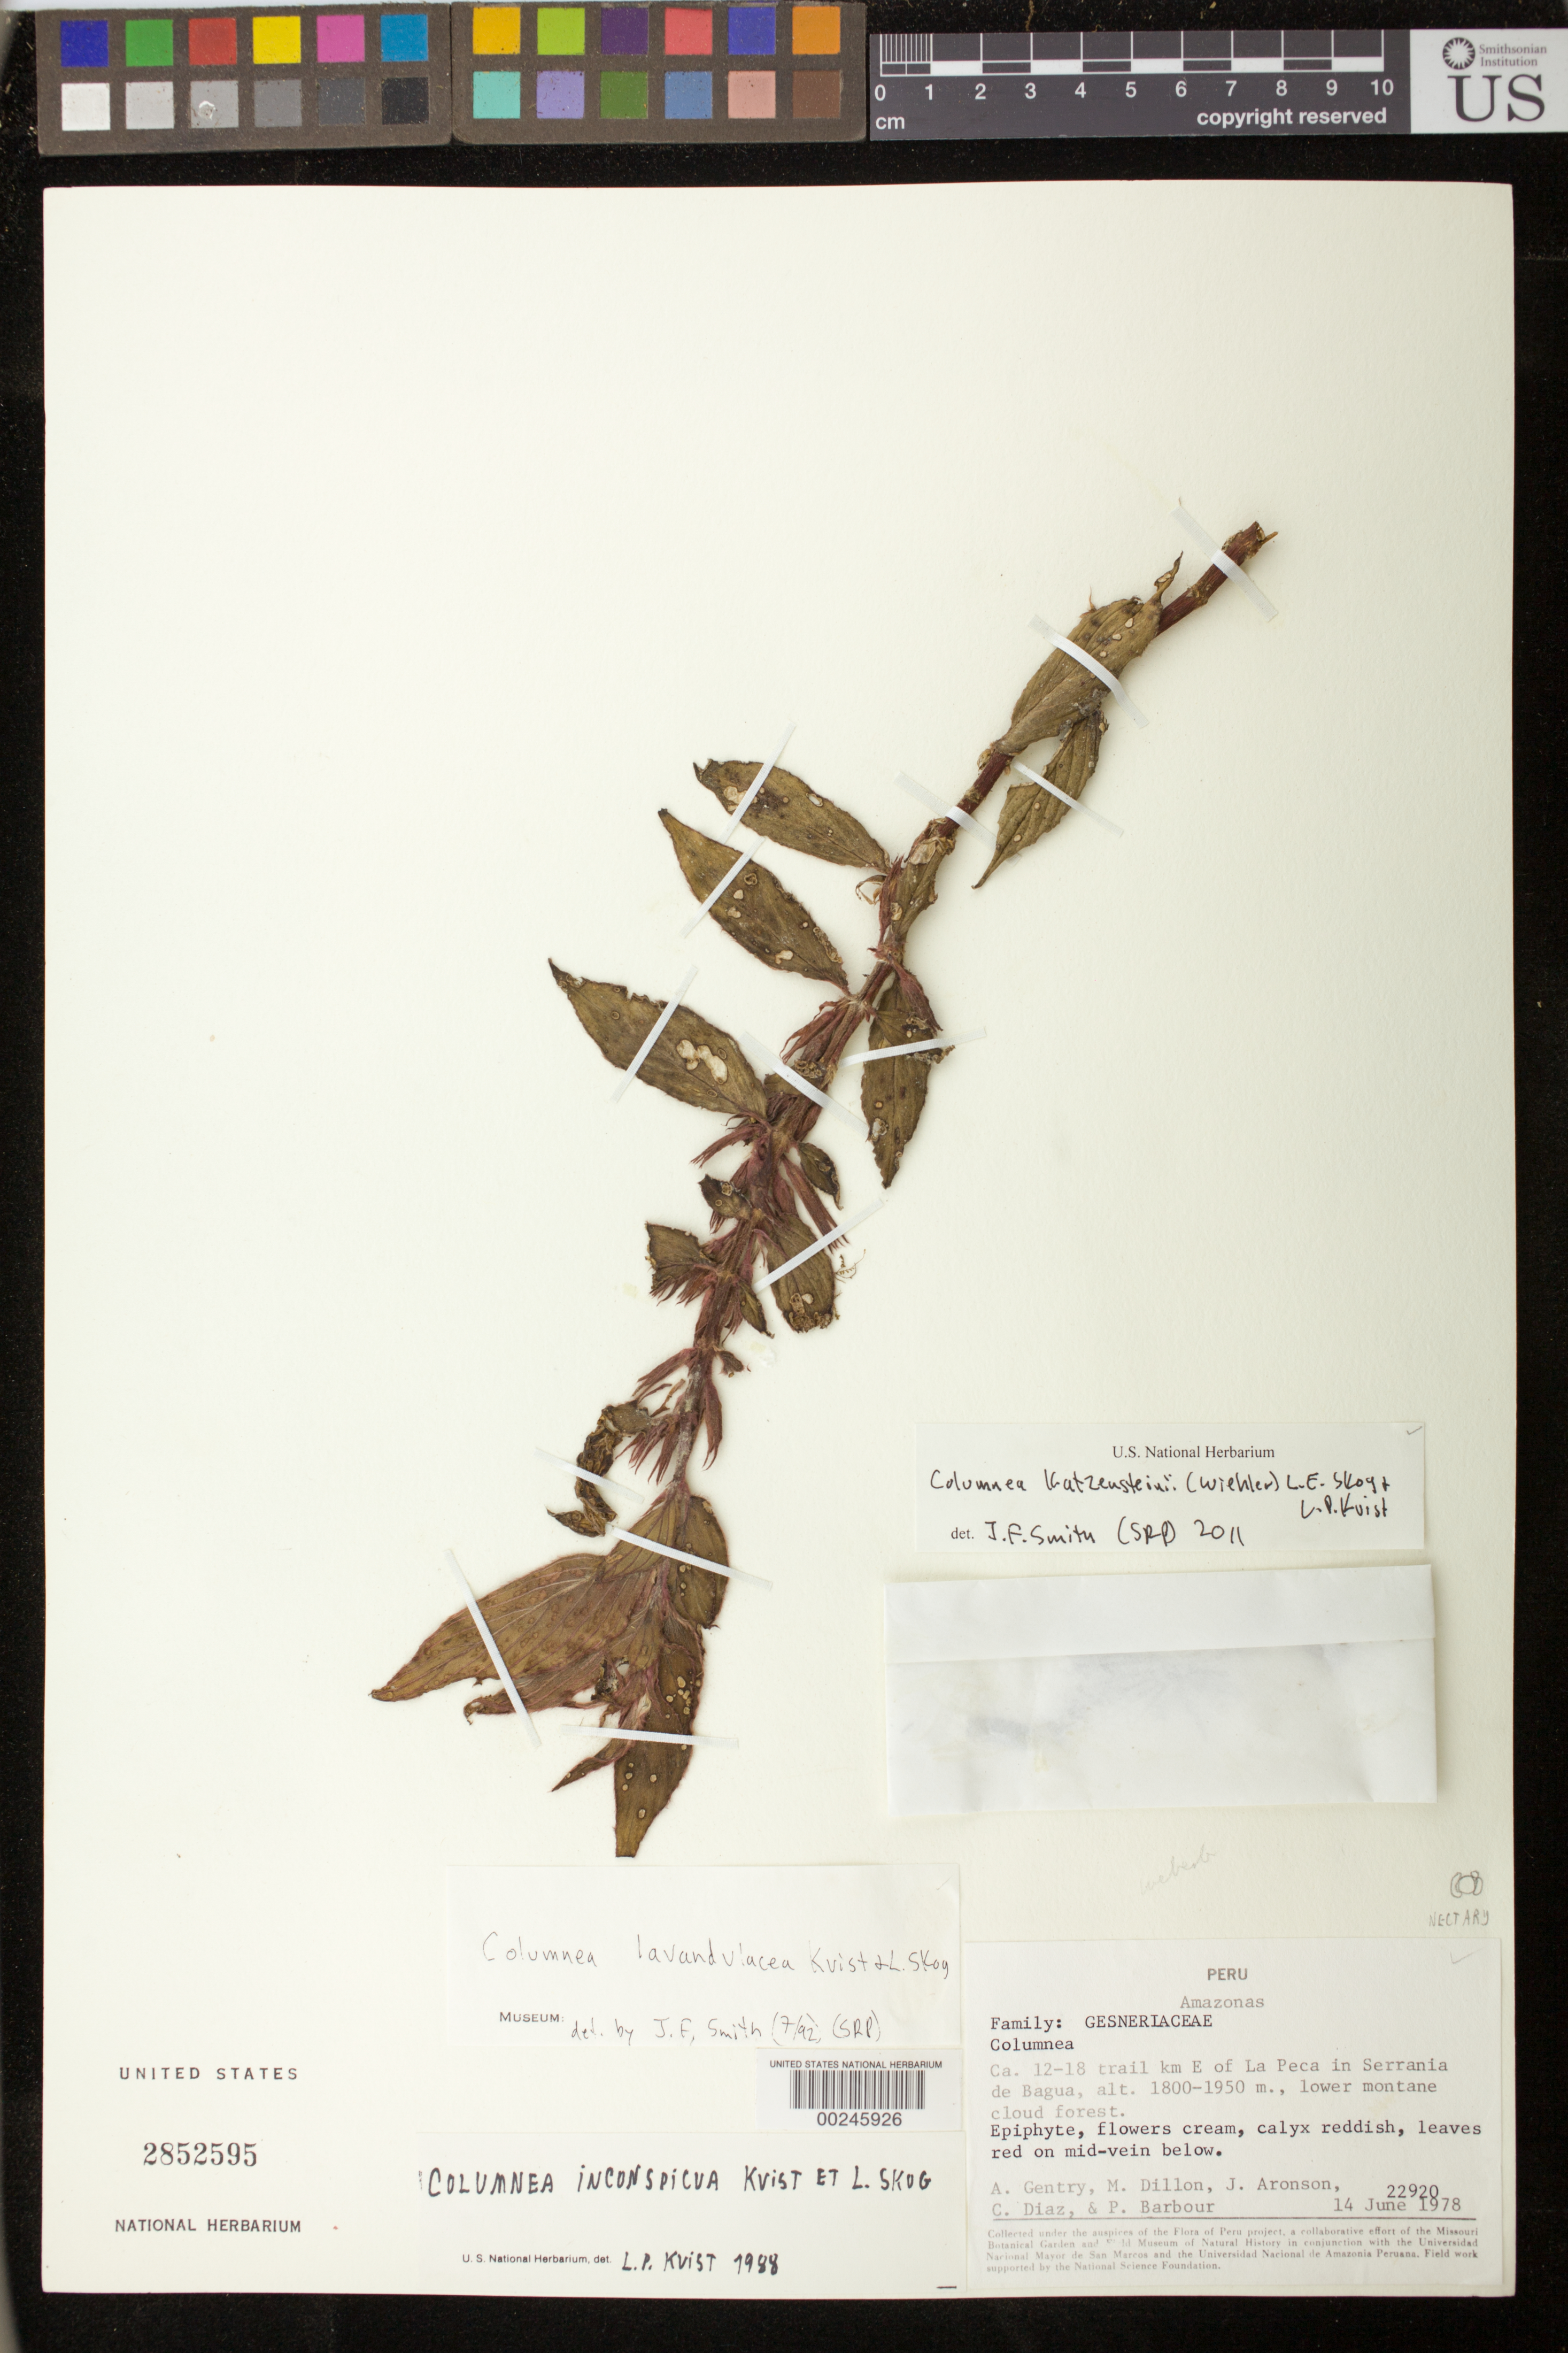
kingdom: Plantae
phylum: Tracheophyta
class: Magnoliopsida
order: Lamiales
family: Gesneriaceae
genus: Columnea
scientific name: Columnea katzensteiniae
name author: (Wiehler) L.E. Skog & L.P. Kvist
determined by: Smith, J. F.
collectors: A. H. Gentry, M. O. Dillon, J. Aronson, C. Díaz & P. Barbour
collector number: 22920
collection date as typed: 14 Jun 1978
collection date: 1978-06-14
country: Peru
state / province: Amazonas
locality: Ca 12-18 trail km E of La Peca in Serrania de Bagua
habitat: Lower montane cloud forest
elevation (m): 1800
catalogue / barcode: US 2852595